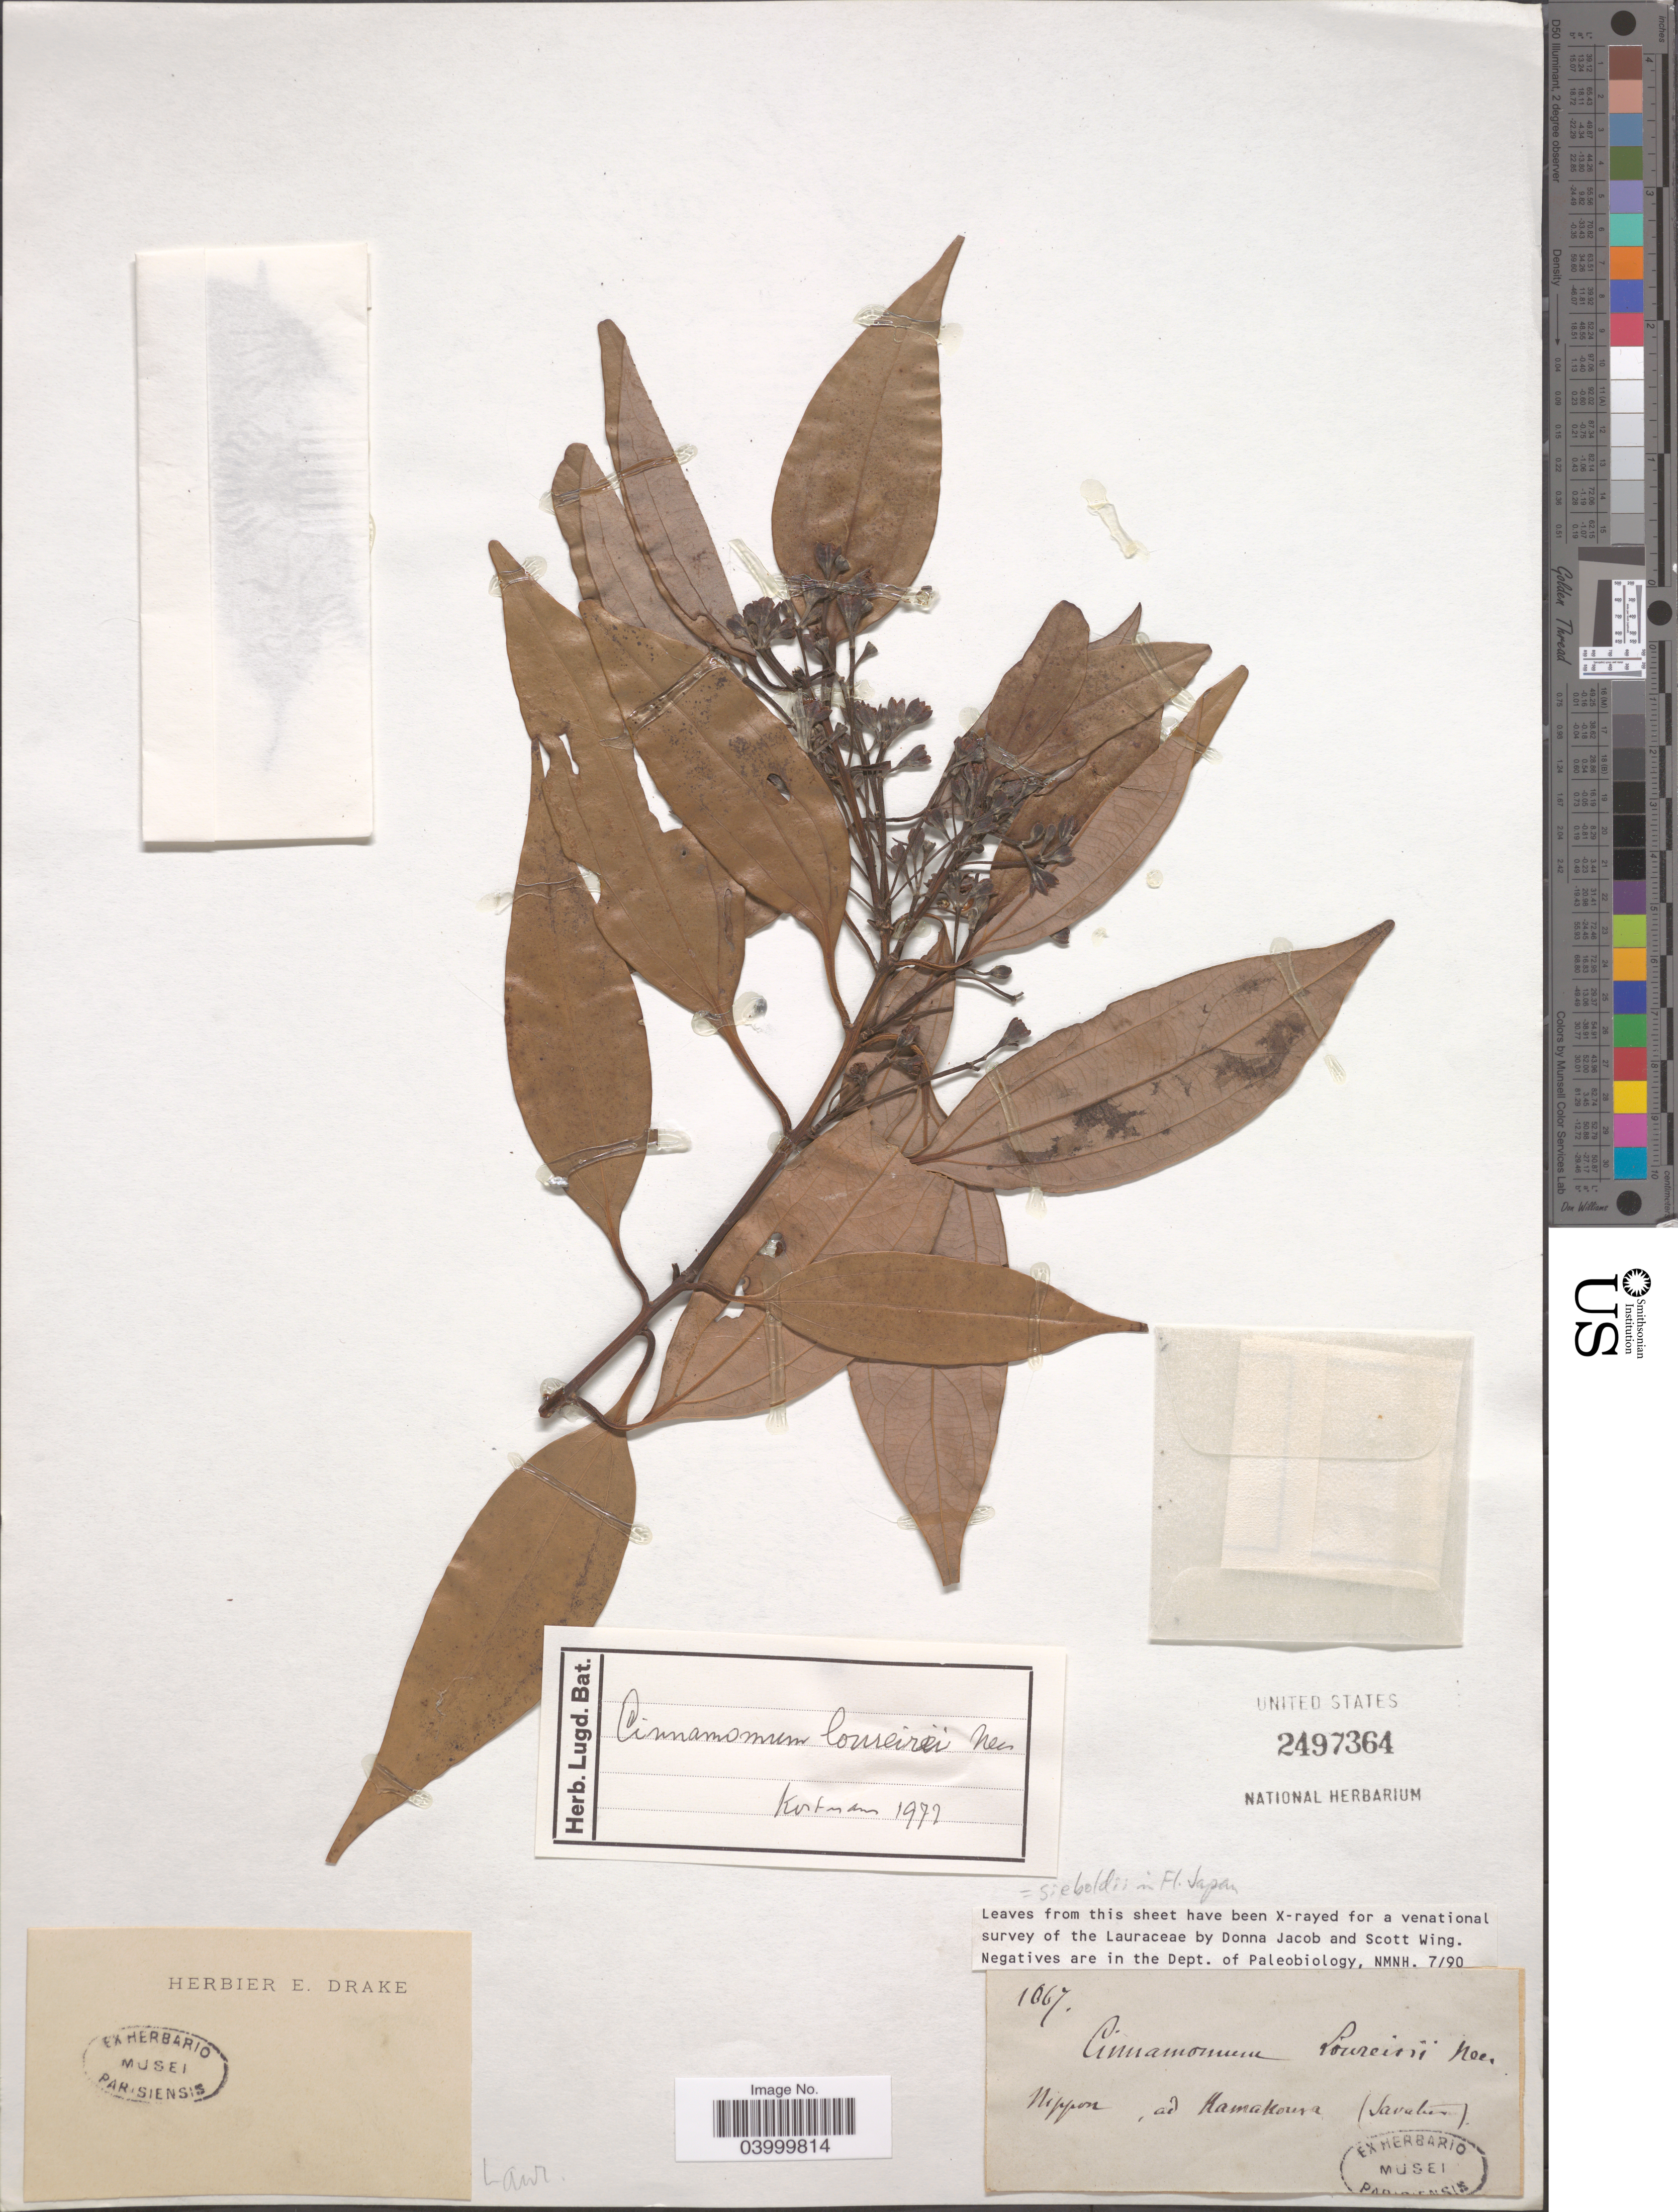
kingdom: Plantae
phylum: Tracheophyta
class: Magnoliopsida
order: Laurales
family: Lauraceae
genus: Cinnamomum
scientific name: Cinnamomum loureiroi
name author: Nees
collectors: Savatier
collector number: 1067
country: Japan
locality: Nippon, ad Hamanoura.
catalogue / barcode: US 2497364